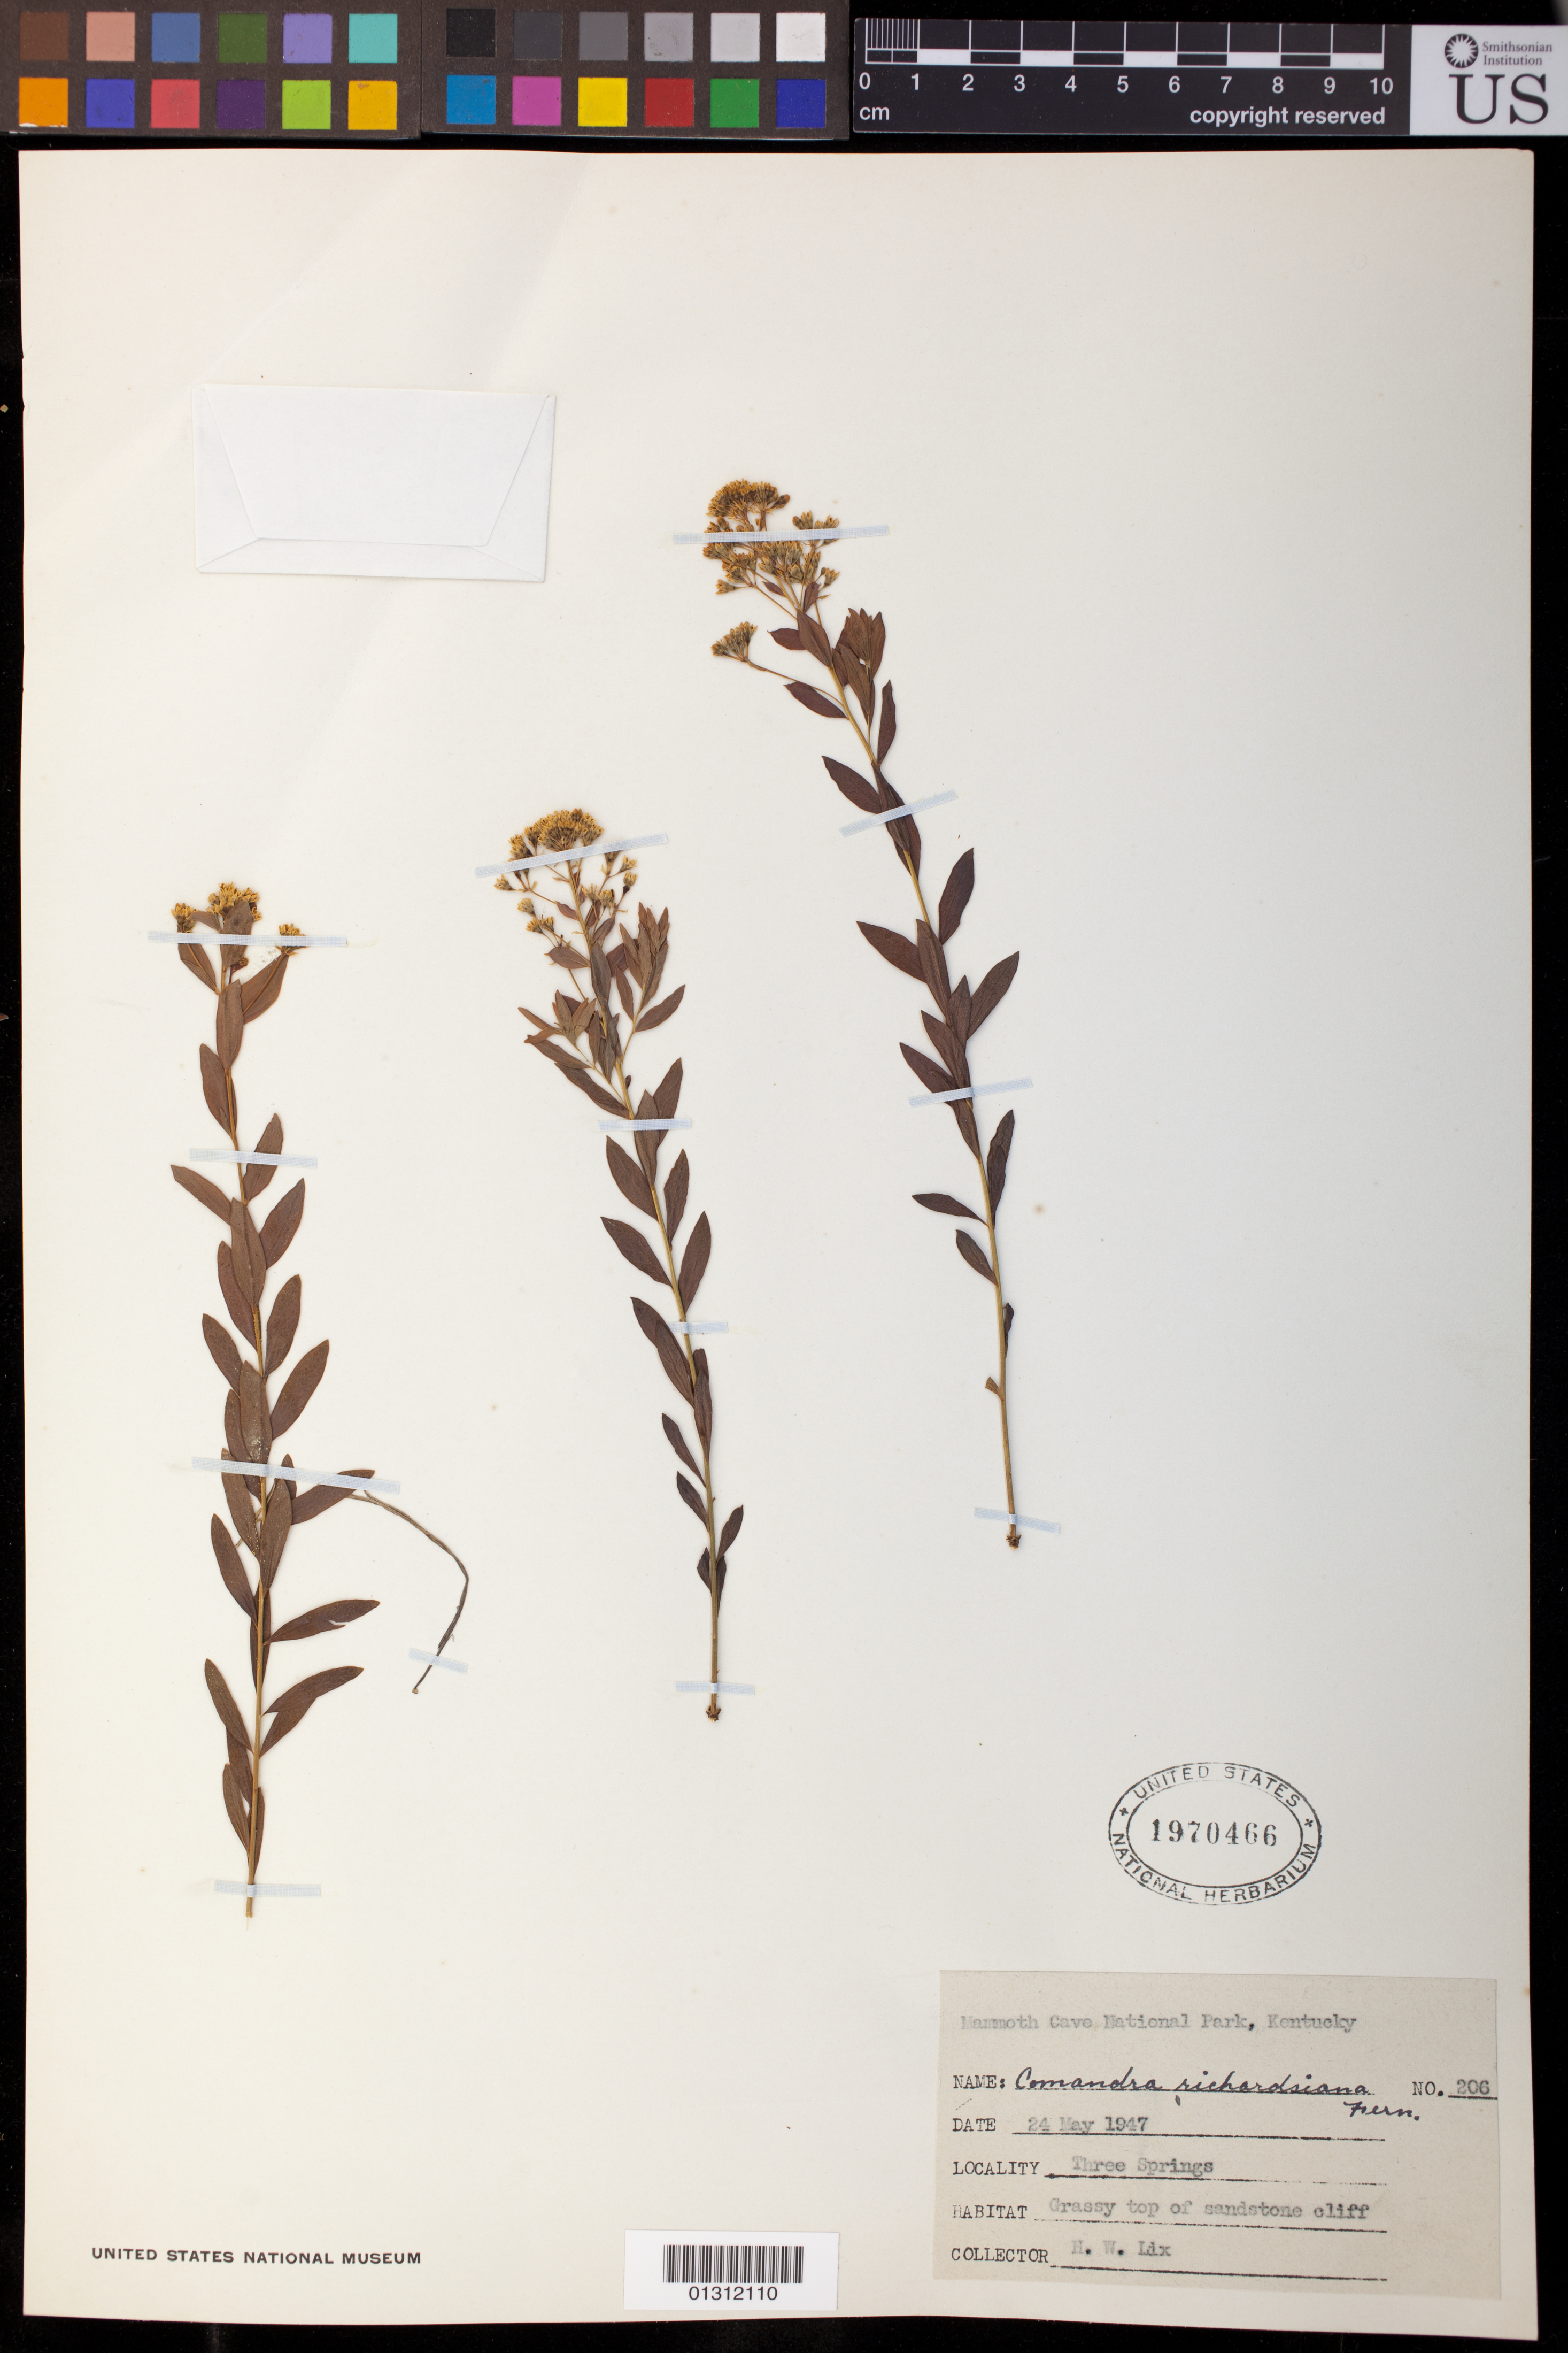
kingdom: Plantae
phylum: Tracheophyta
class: Magnoliopsida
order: Santalales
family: Comandraceae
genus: Comandra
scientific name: Comandra richardsiana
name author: Fernald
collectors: H. W. Lix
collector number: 206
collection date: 1947-05-24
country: United States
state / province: Kentucky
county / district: Edmonson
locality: Mammoth Cave National Park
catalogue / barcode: US 1970466